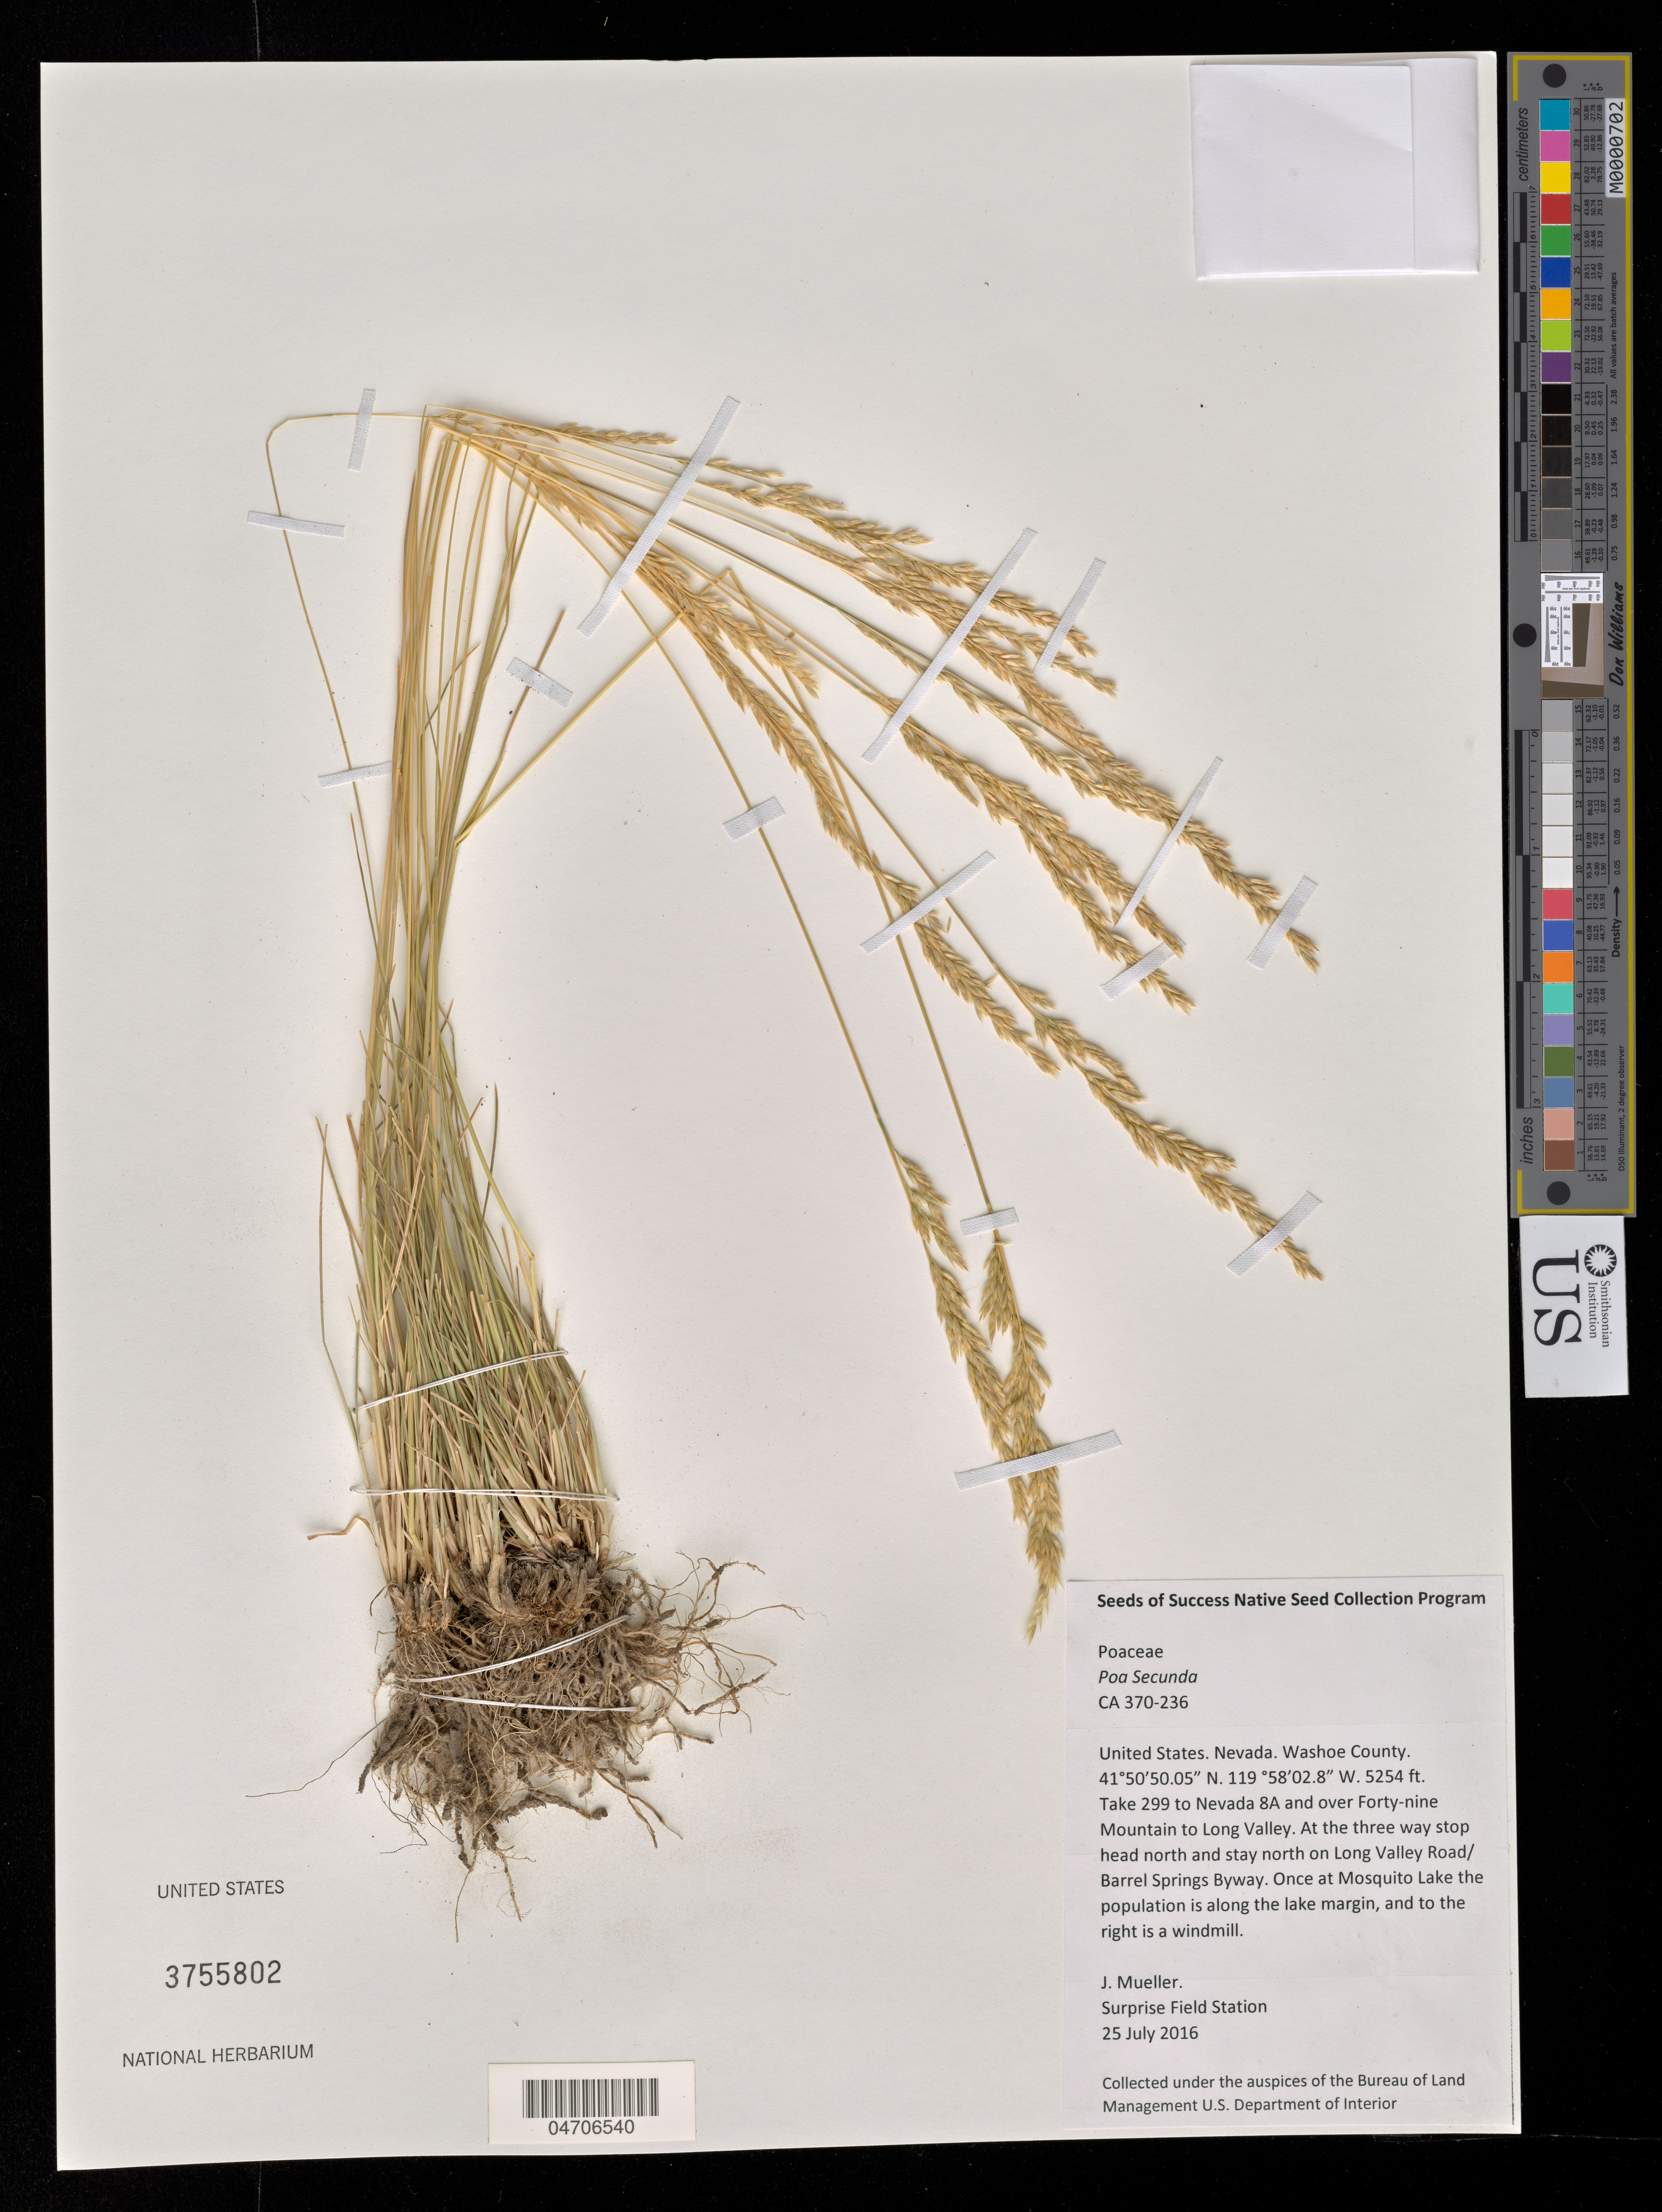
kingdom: Plantae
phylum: Tracheophyta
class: Liliopsida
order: Poales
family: Poaceae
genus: Poa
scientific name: Poa secunda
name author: J. Presl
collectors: J. Mueller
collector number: CA370-236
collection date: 2016-07-25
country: United States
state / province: Nevada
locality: Washoe County. Take 299 to Nevada 8A and over Forty-nine Mountain to Long Valley. At the three way stop head north and stay north on Long Valley Road/Barrel Springs Byway. Once at Mosquito Lake the population is along the lake margin. and to the right is a windmill.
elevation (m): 1601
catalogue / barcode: US 3755802